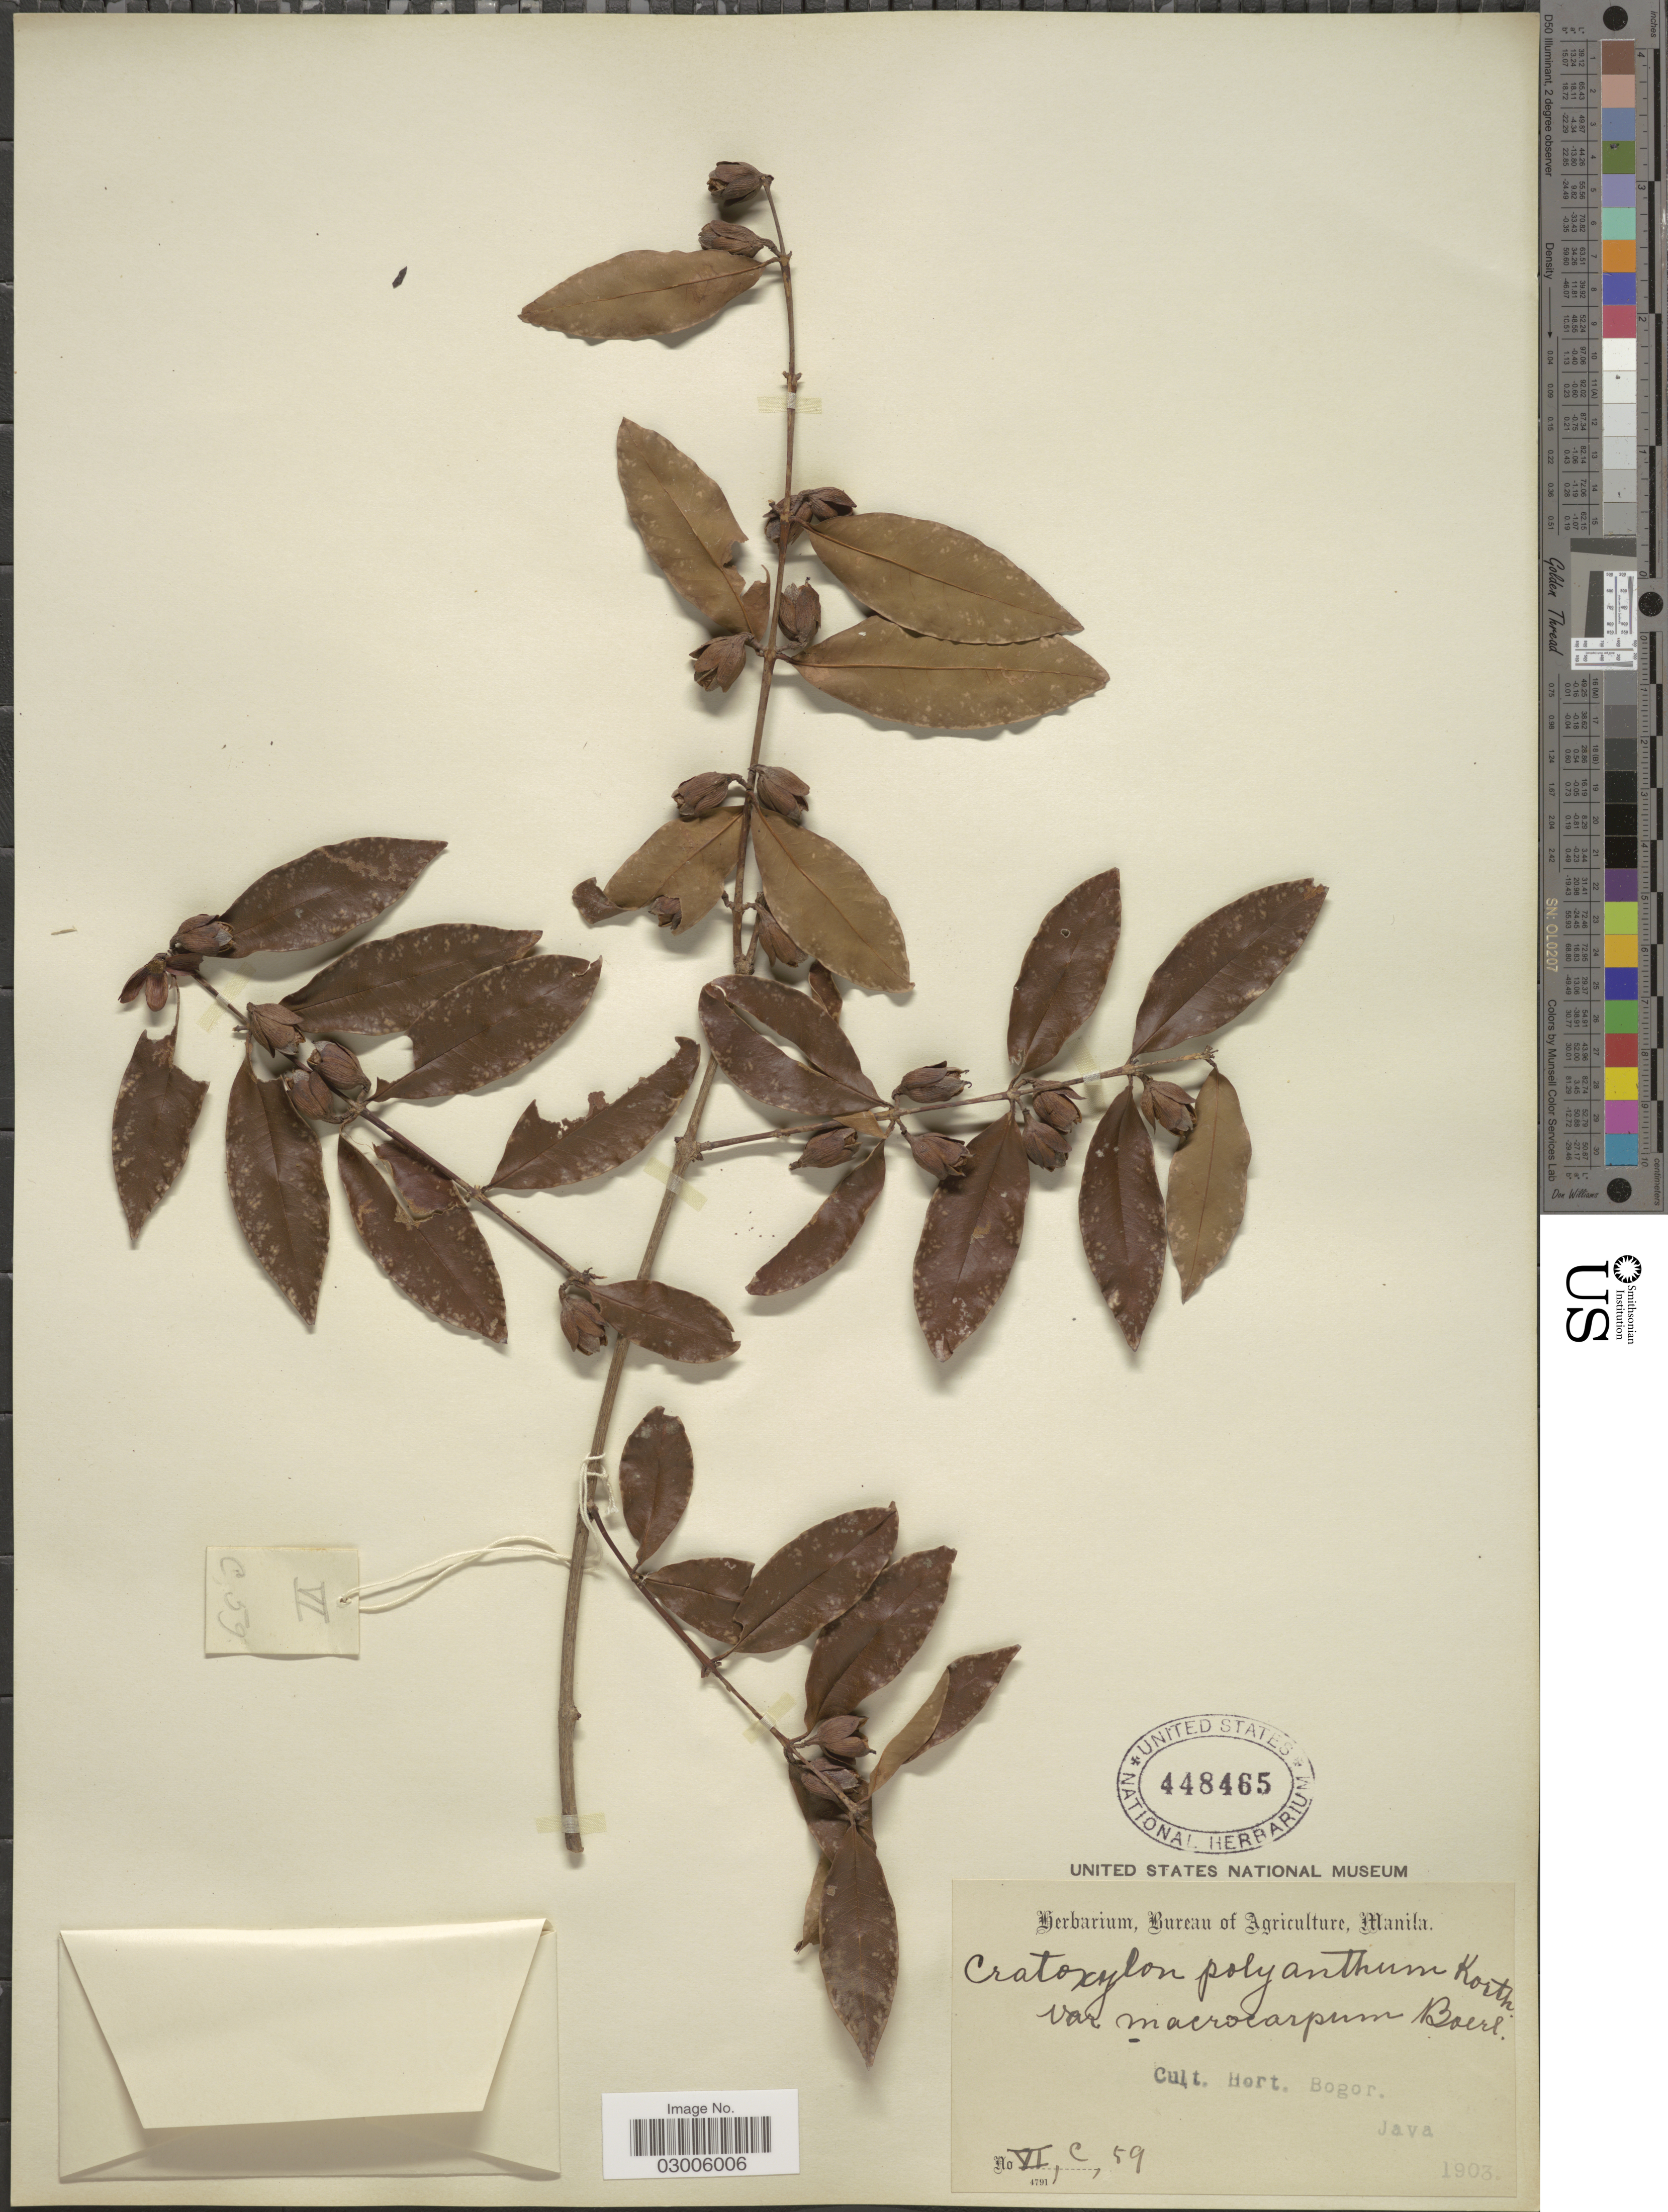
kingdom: Plantae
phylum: Tracheophyta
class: Magnoliopsida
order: Malpighiales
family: Hypericaceae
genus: Cratoxylum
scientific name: Cratoxylum polyanthum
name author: Korth.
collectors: ex Herb. Bur. Agric. Manila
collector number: VIC59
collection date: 1903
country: Indonesia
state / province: Java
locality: Cult. Hort. Bogor. Java.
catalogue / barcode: US 448465